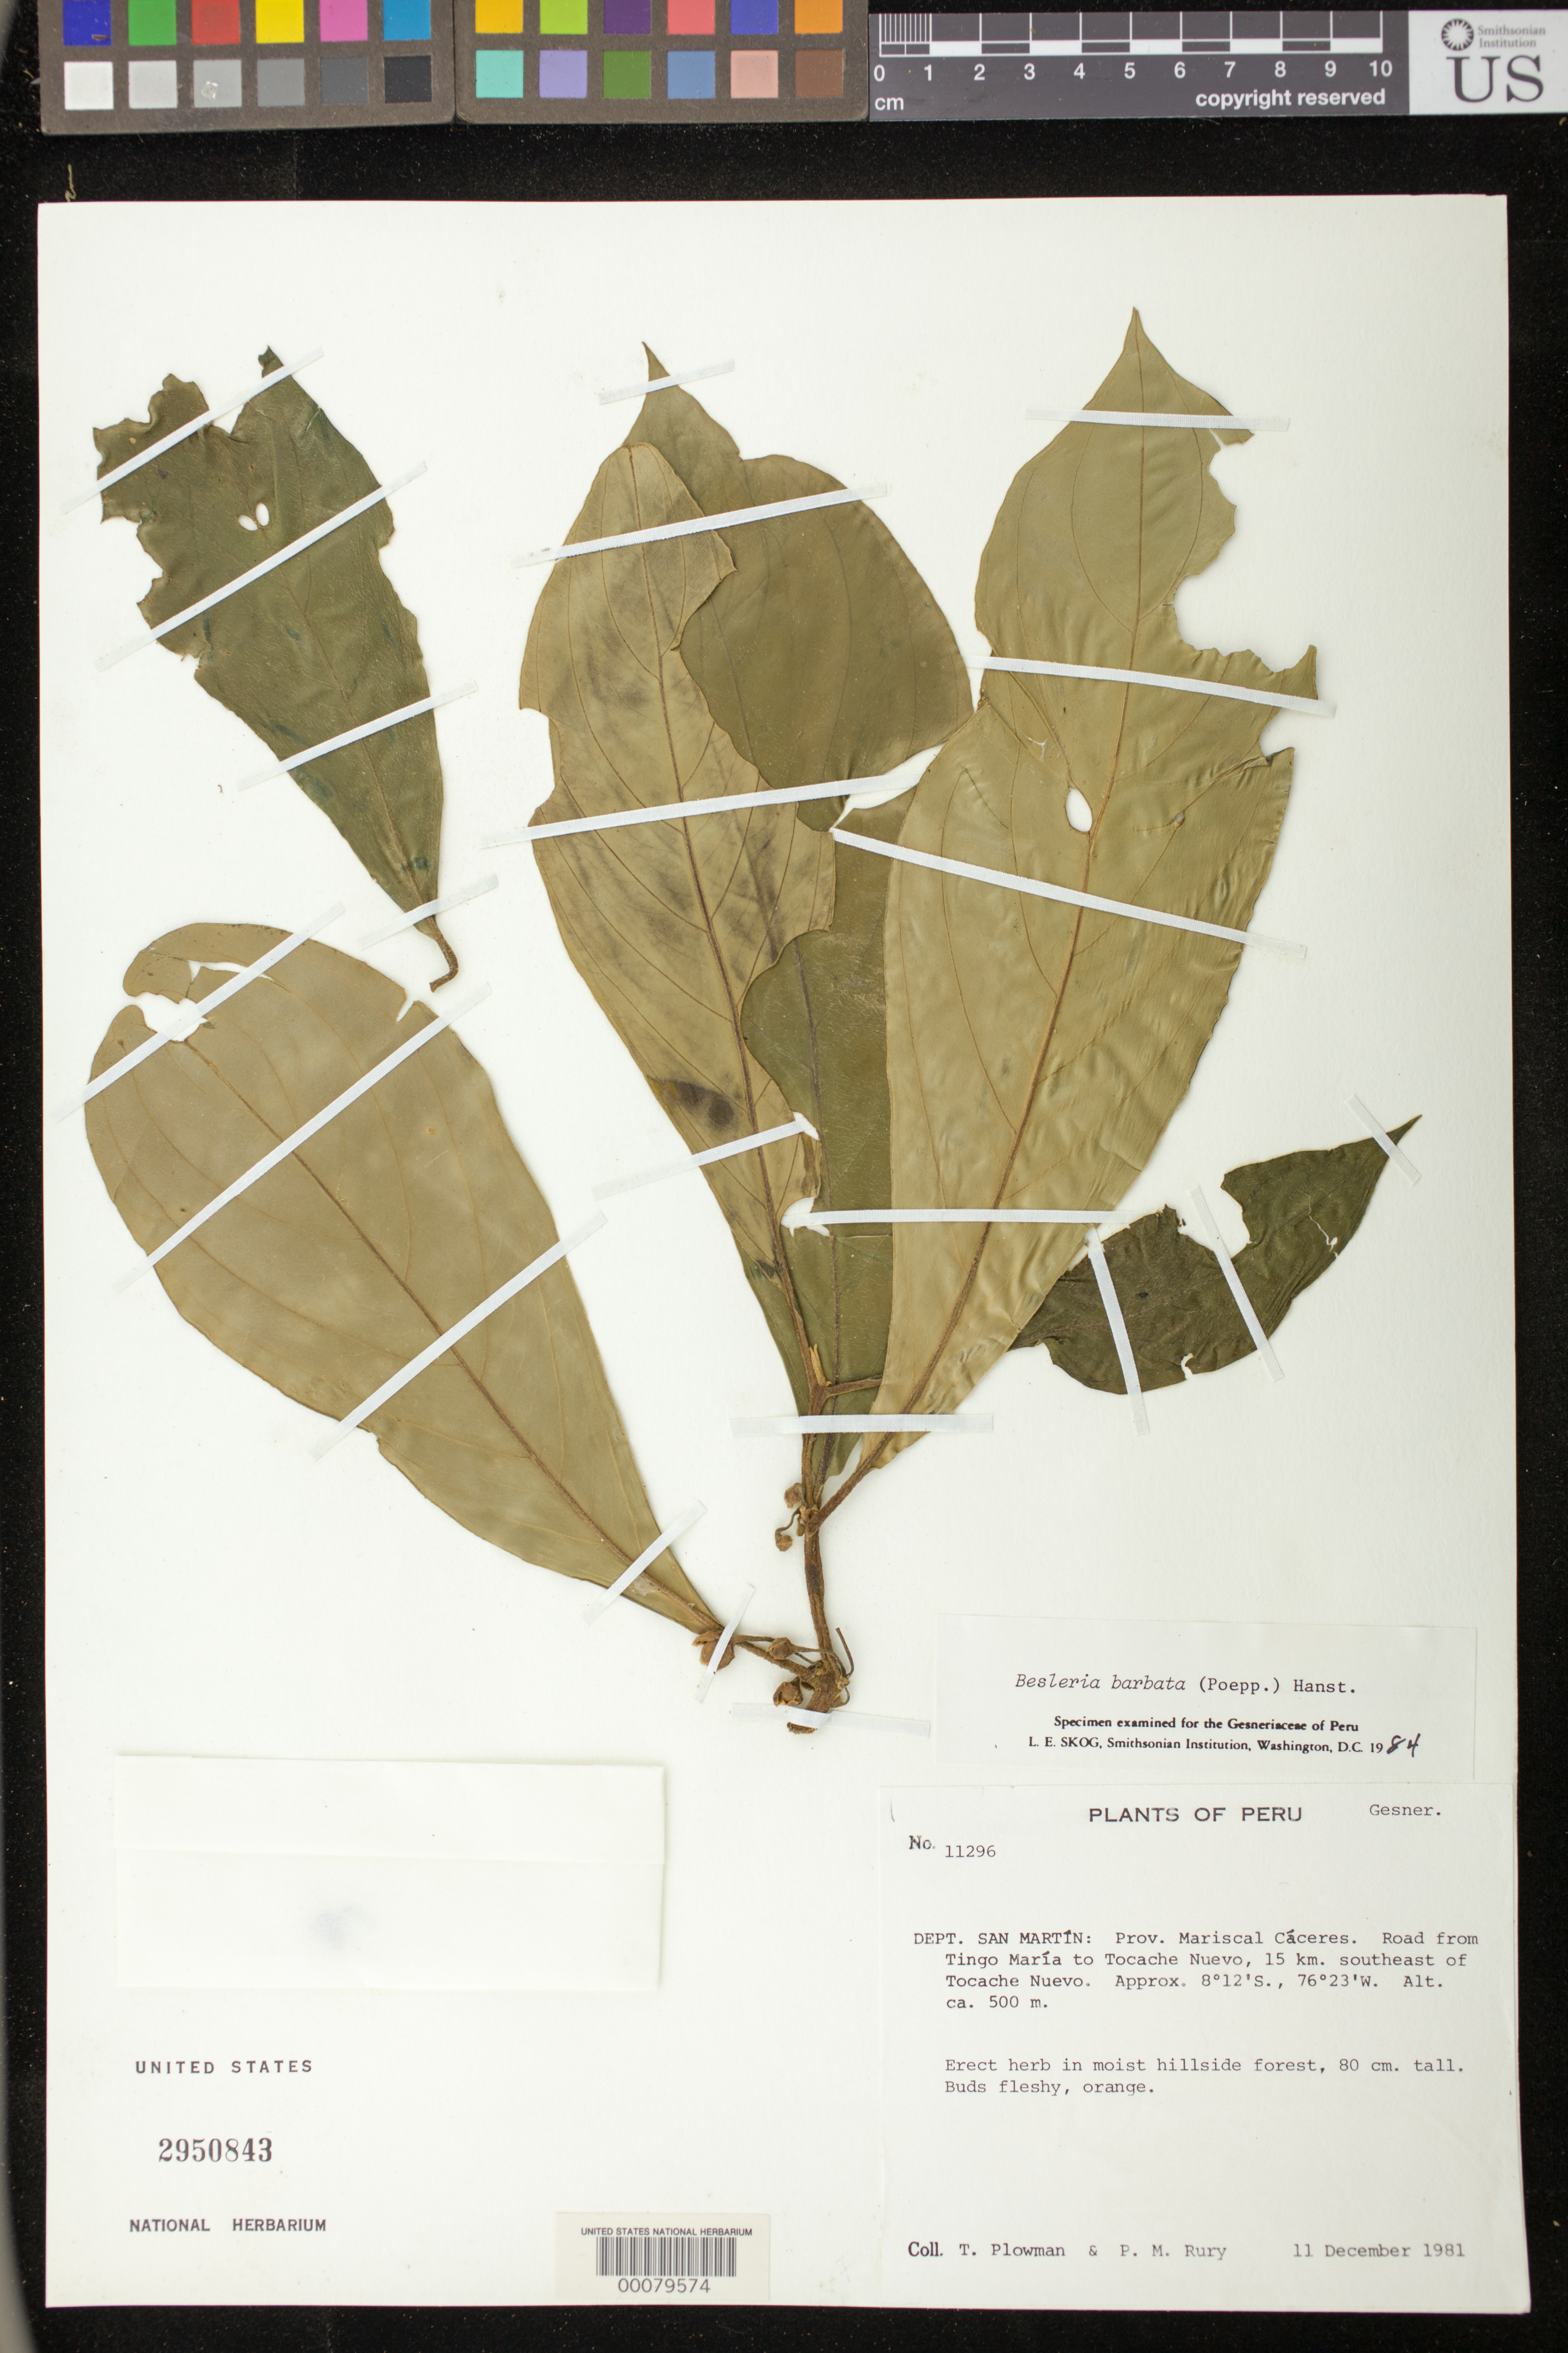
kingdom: Plantae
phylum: Tracheophyta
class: Magnoliopsida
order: Lamiales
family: Gesneriaceae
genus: Besleria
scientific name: Besleria barbata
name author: (Poepp.) Hanst.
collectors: T. Plowman & P. M. Rury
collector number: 11296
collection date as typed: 11 Dec 1981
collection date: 1981-12-11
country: Peru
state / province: San Martín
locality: Prov. Mariscal Caceres, road from Tingo Maria to Tocache Nuevo, 15 km SE of Tocache Nuevo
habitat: Moist hillside forest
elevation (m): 500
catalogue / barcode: US 2950843